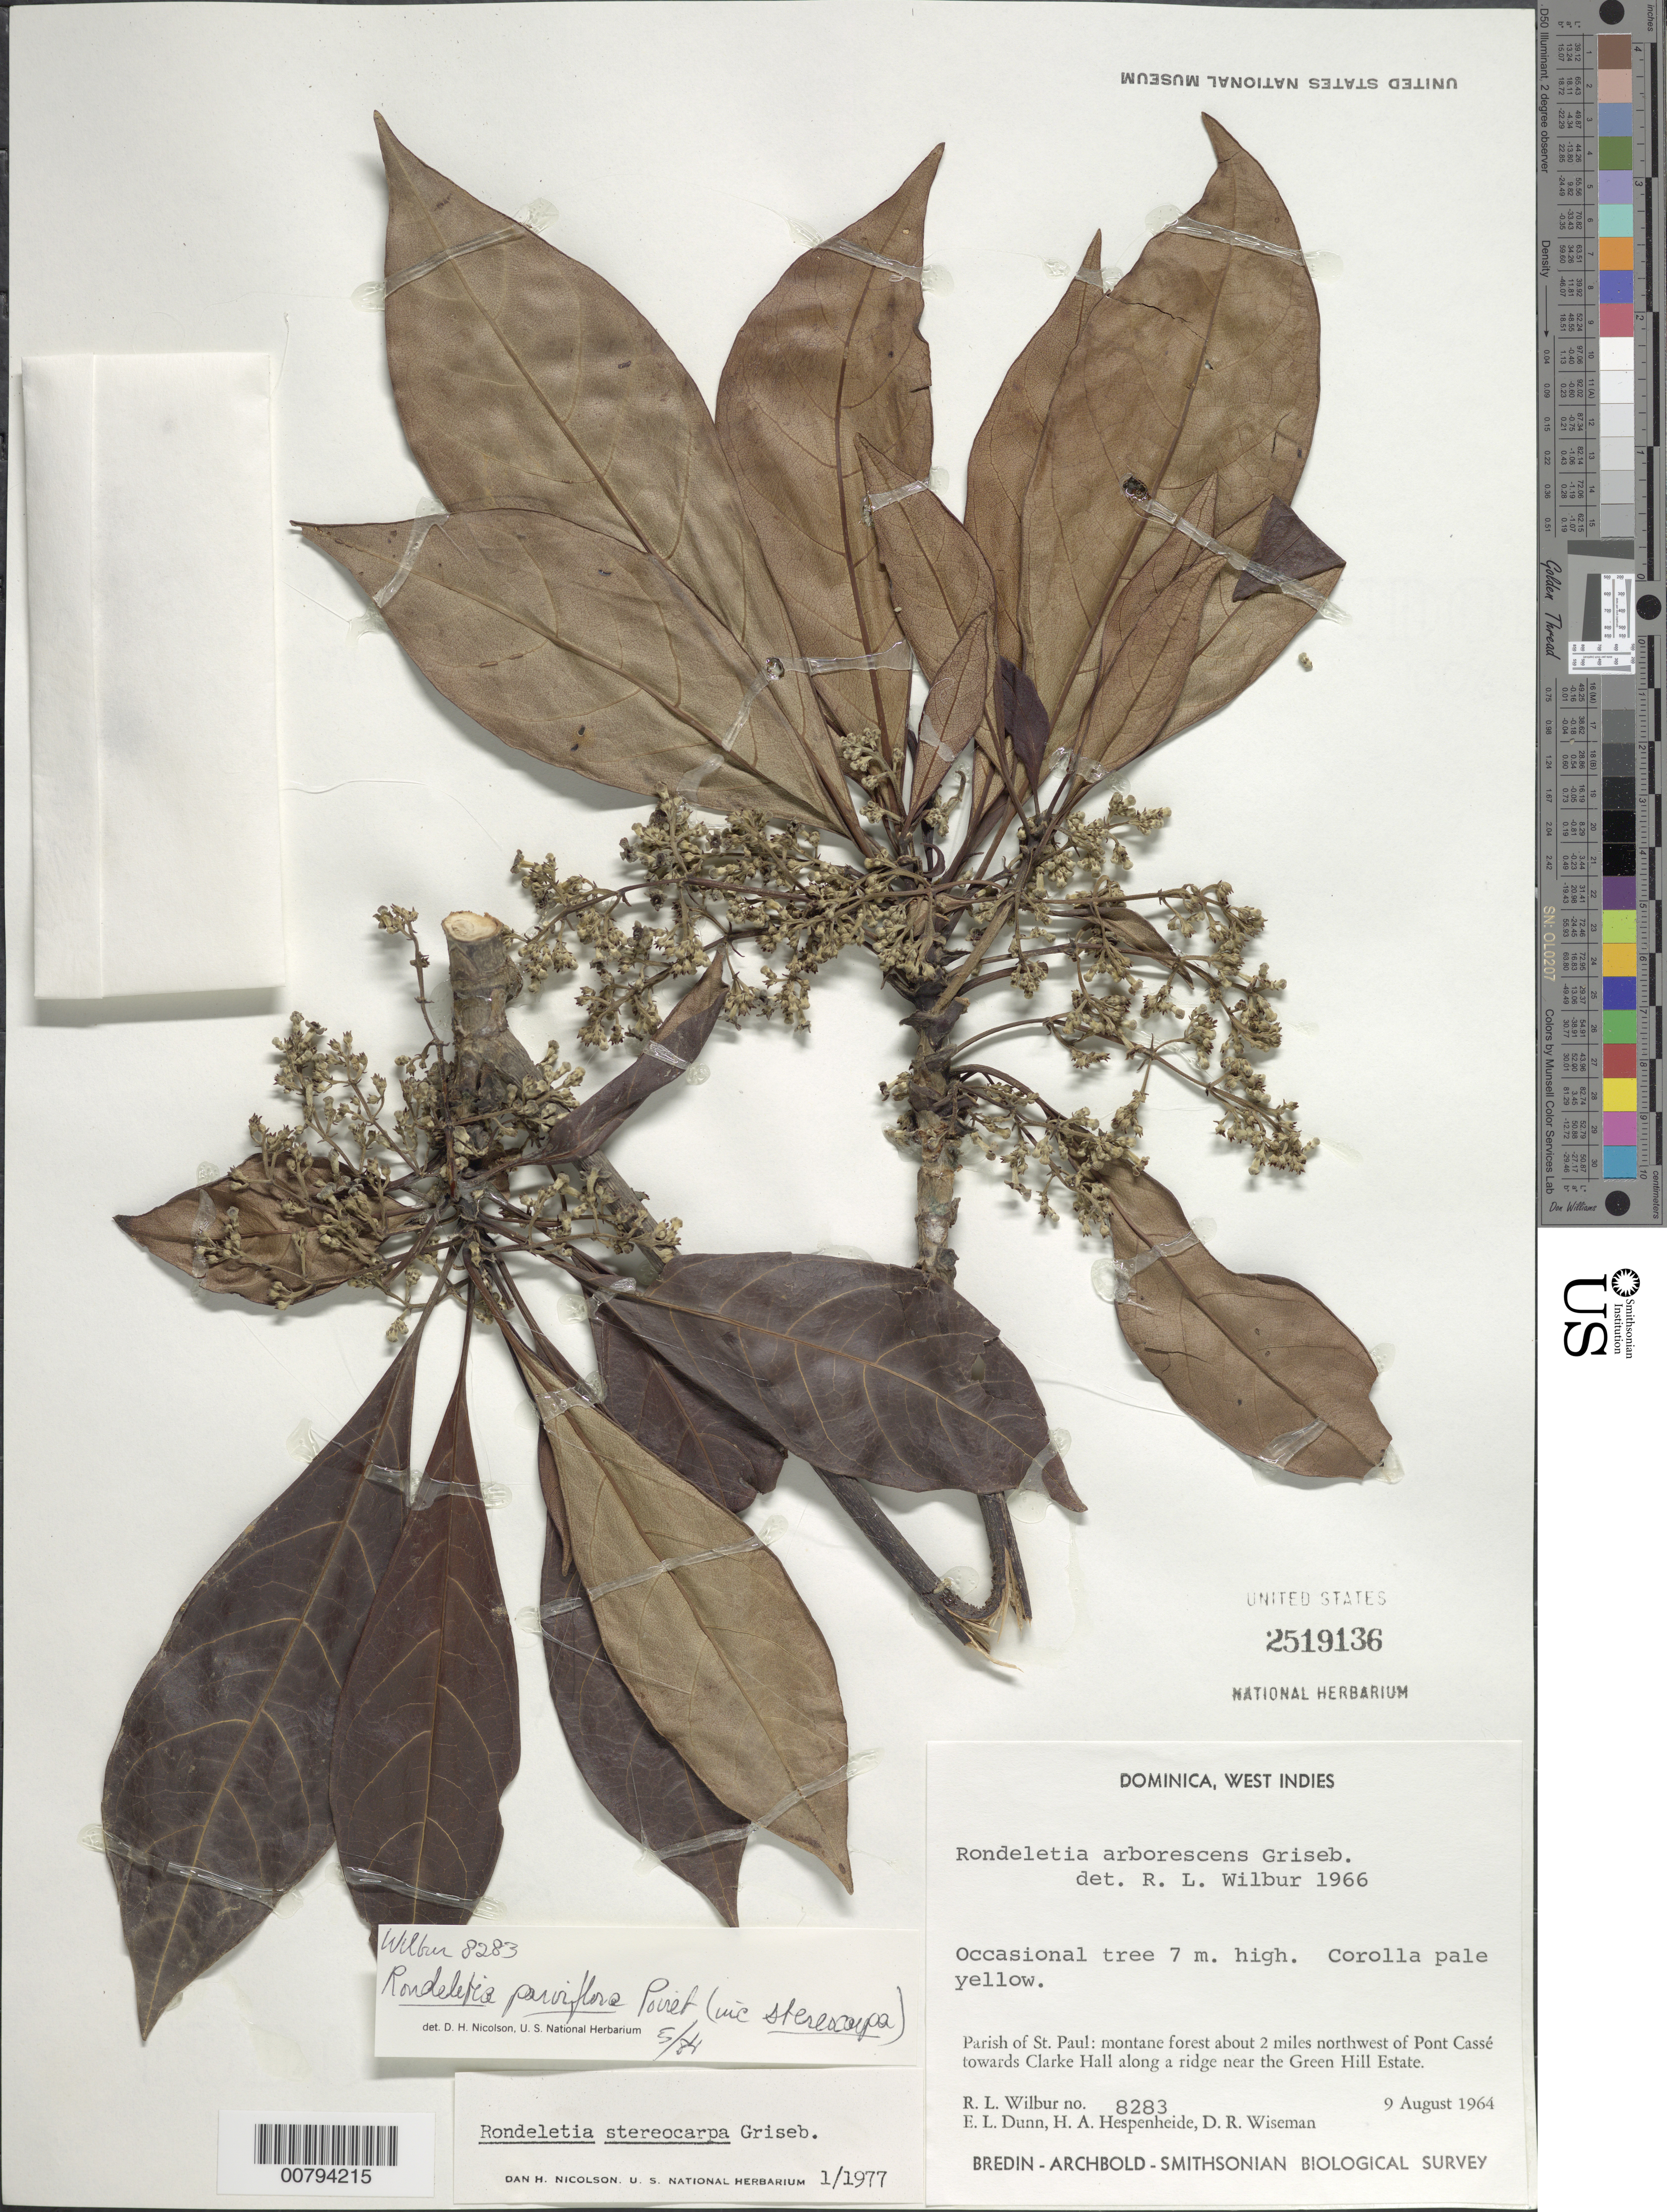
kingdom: Plantae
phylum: Tracheophyta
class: Magnoliopsida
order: Gentianales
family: Rubiaceae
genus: Rondeletia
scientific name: Rondeletia parviflora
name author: Poir.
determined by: Nicolson, Dan H.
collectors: R. L. Wilbur, E. Dunn, H. A. Hespenheide & D. R. Wiseman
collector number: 8283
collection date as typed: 09 Aug 1964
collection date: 1964-08-09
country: Dominica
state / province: St. Paul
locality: Forest about 2 miles northwest of Pont Cassé. Towards Clarke Hall, along ridge near Green Hill Estate.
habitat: Montane forest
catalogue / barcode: US 2519136